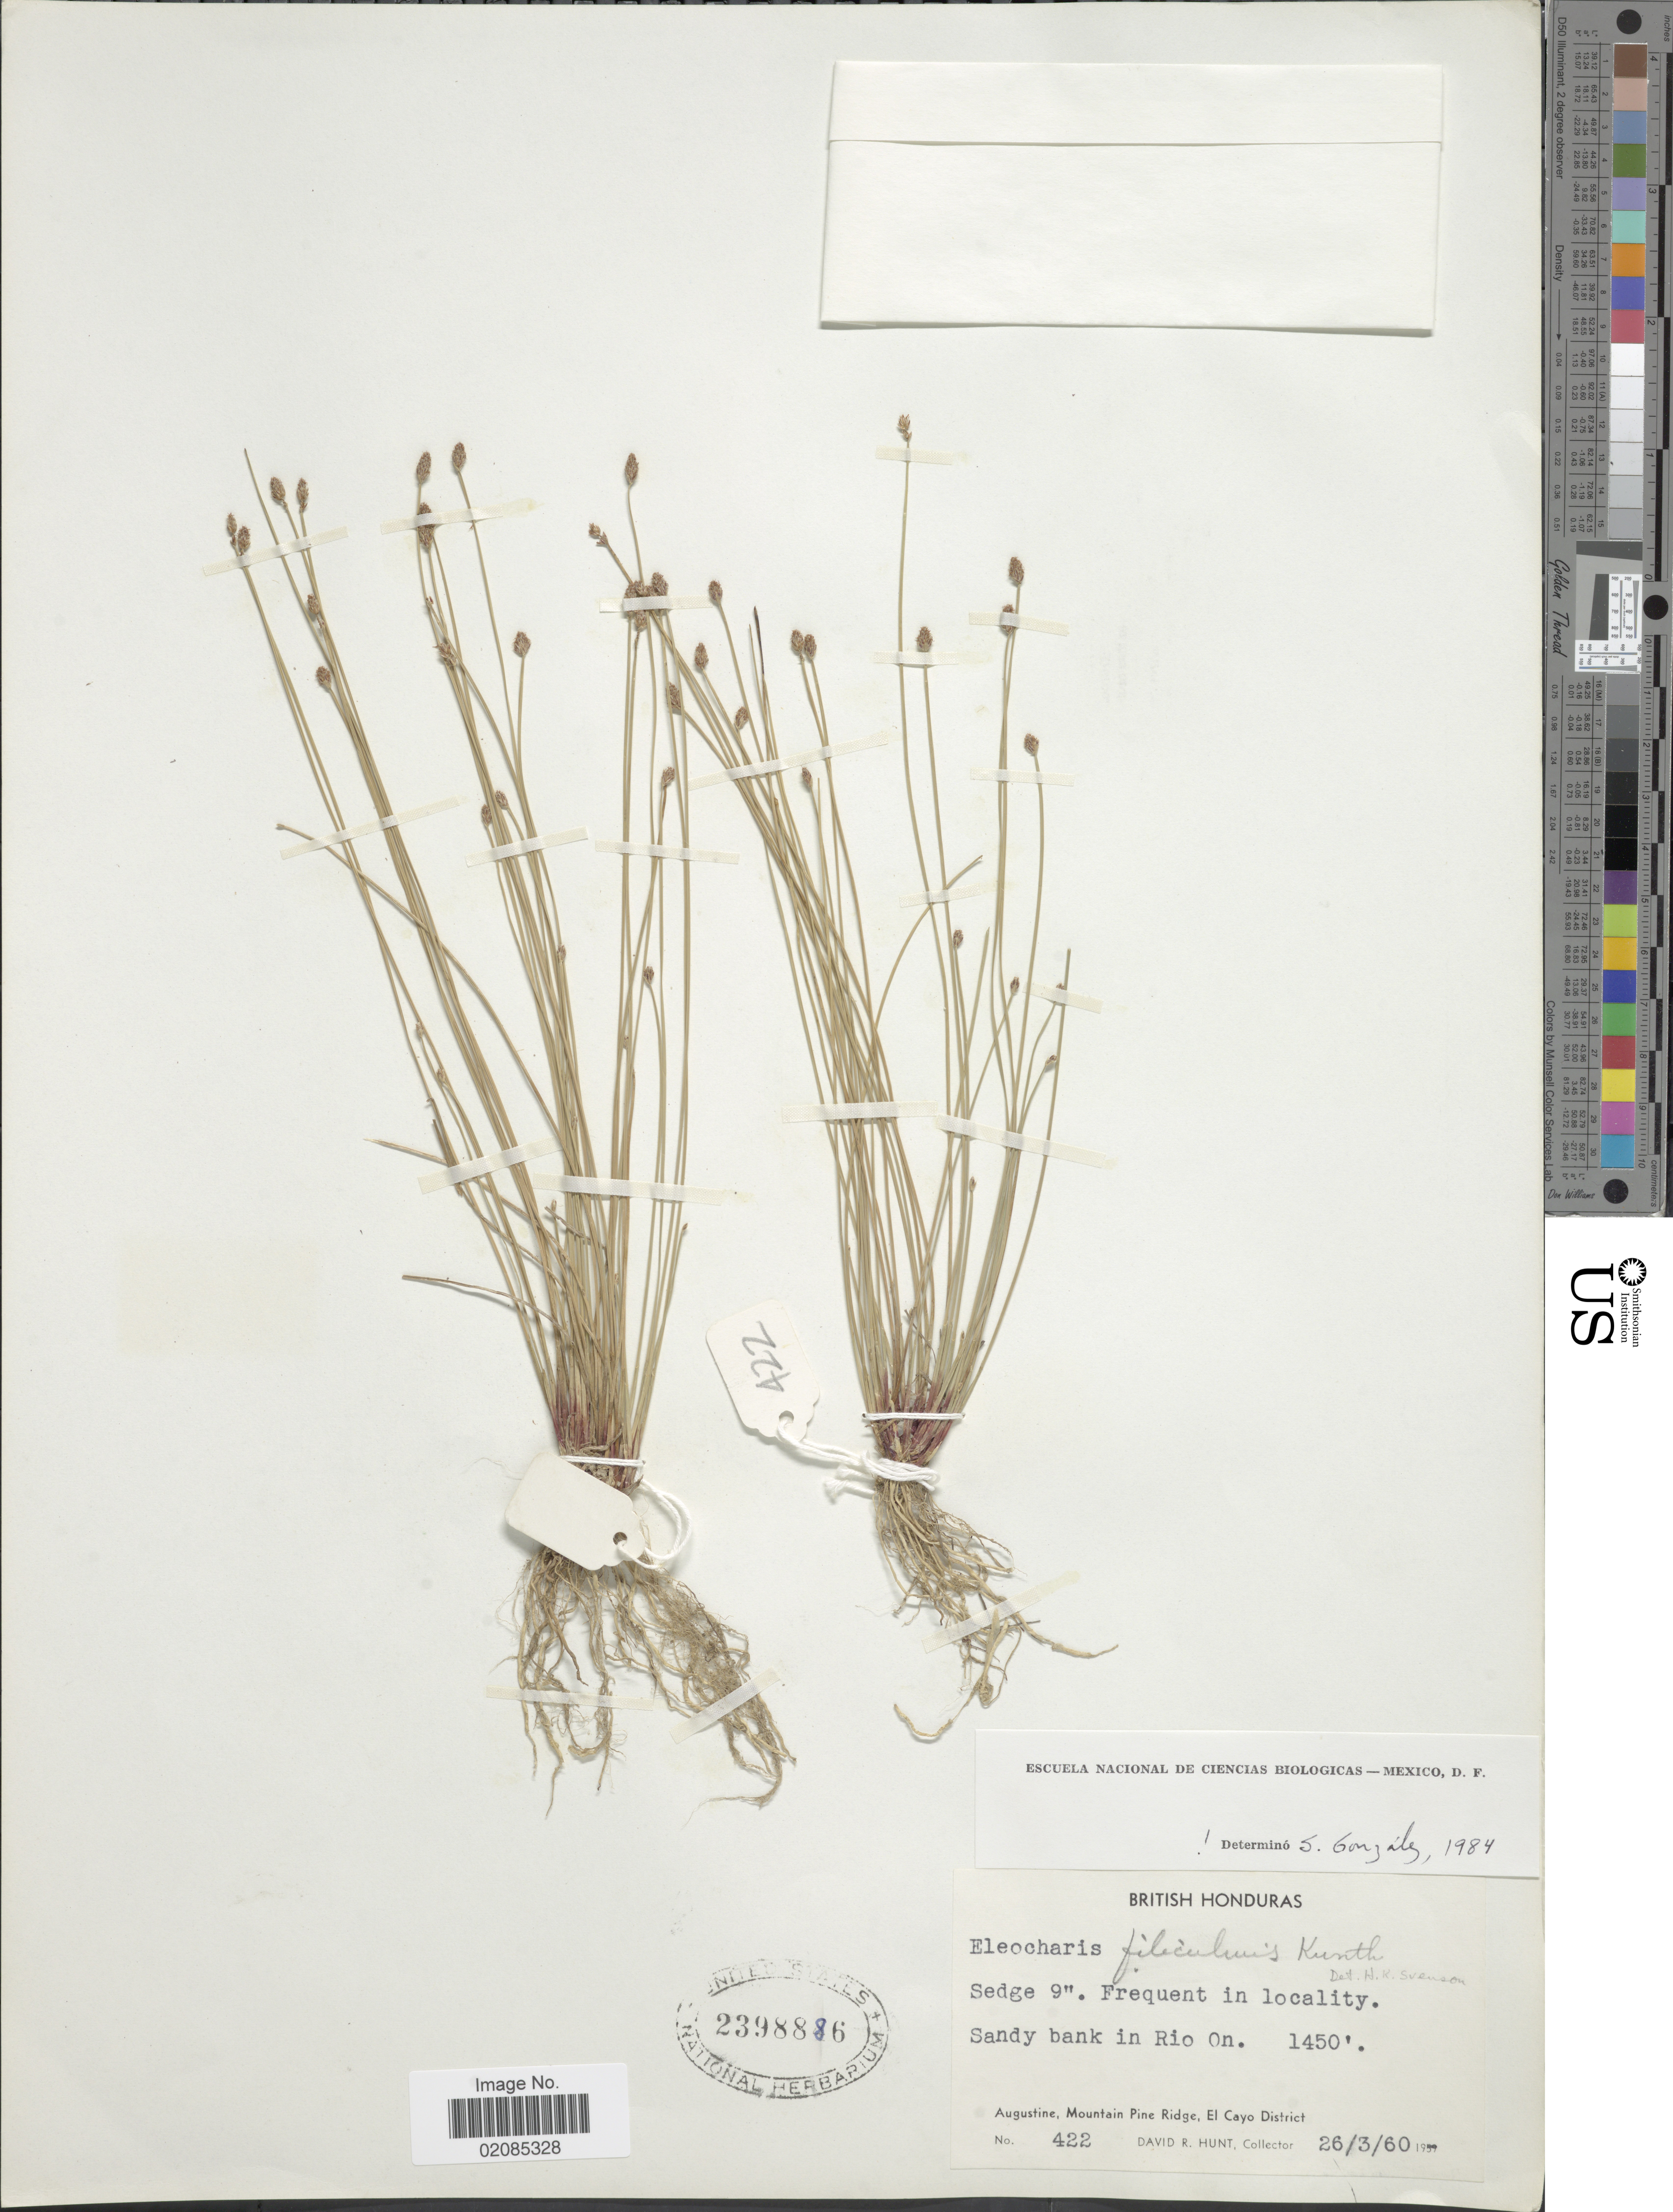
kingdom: Plantae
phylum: Tracheophyta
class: Liliopsida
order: Poales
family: Cyperaceae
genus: Eleocharis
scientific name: Eleocharis filiculmis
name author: Kunth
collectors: D. R. Hunt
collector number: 422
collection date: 1960-03-26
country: Belize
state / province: Cayo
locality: British Honduras. Sandy bank in Rio On. Augustine, Mountain Pine Ridge, El Cayo District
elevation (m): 442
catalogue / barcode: US 2398886